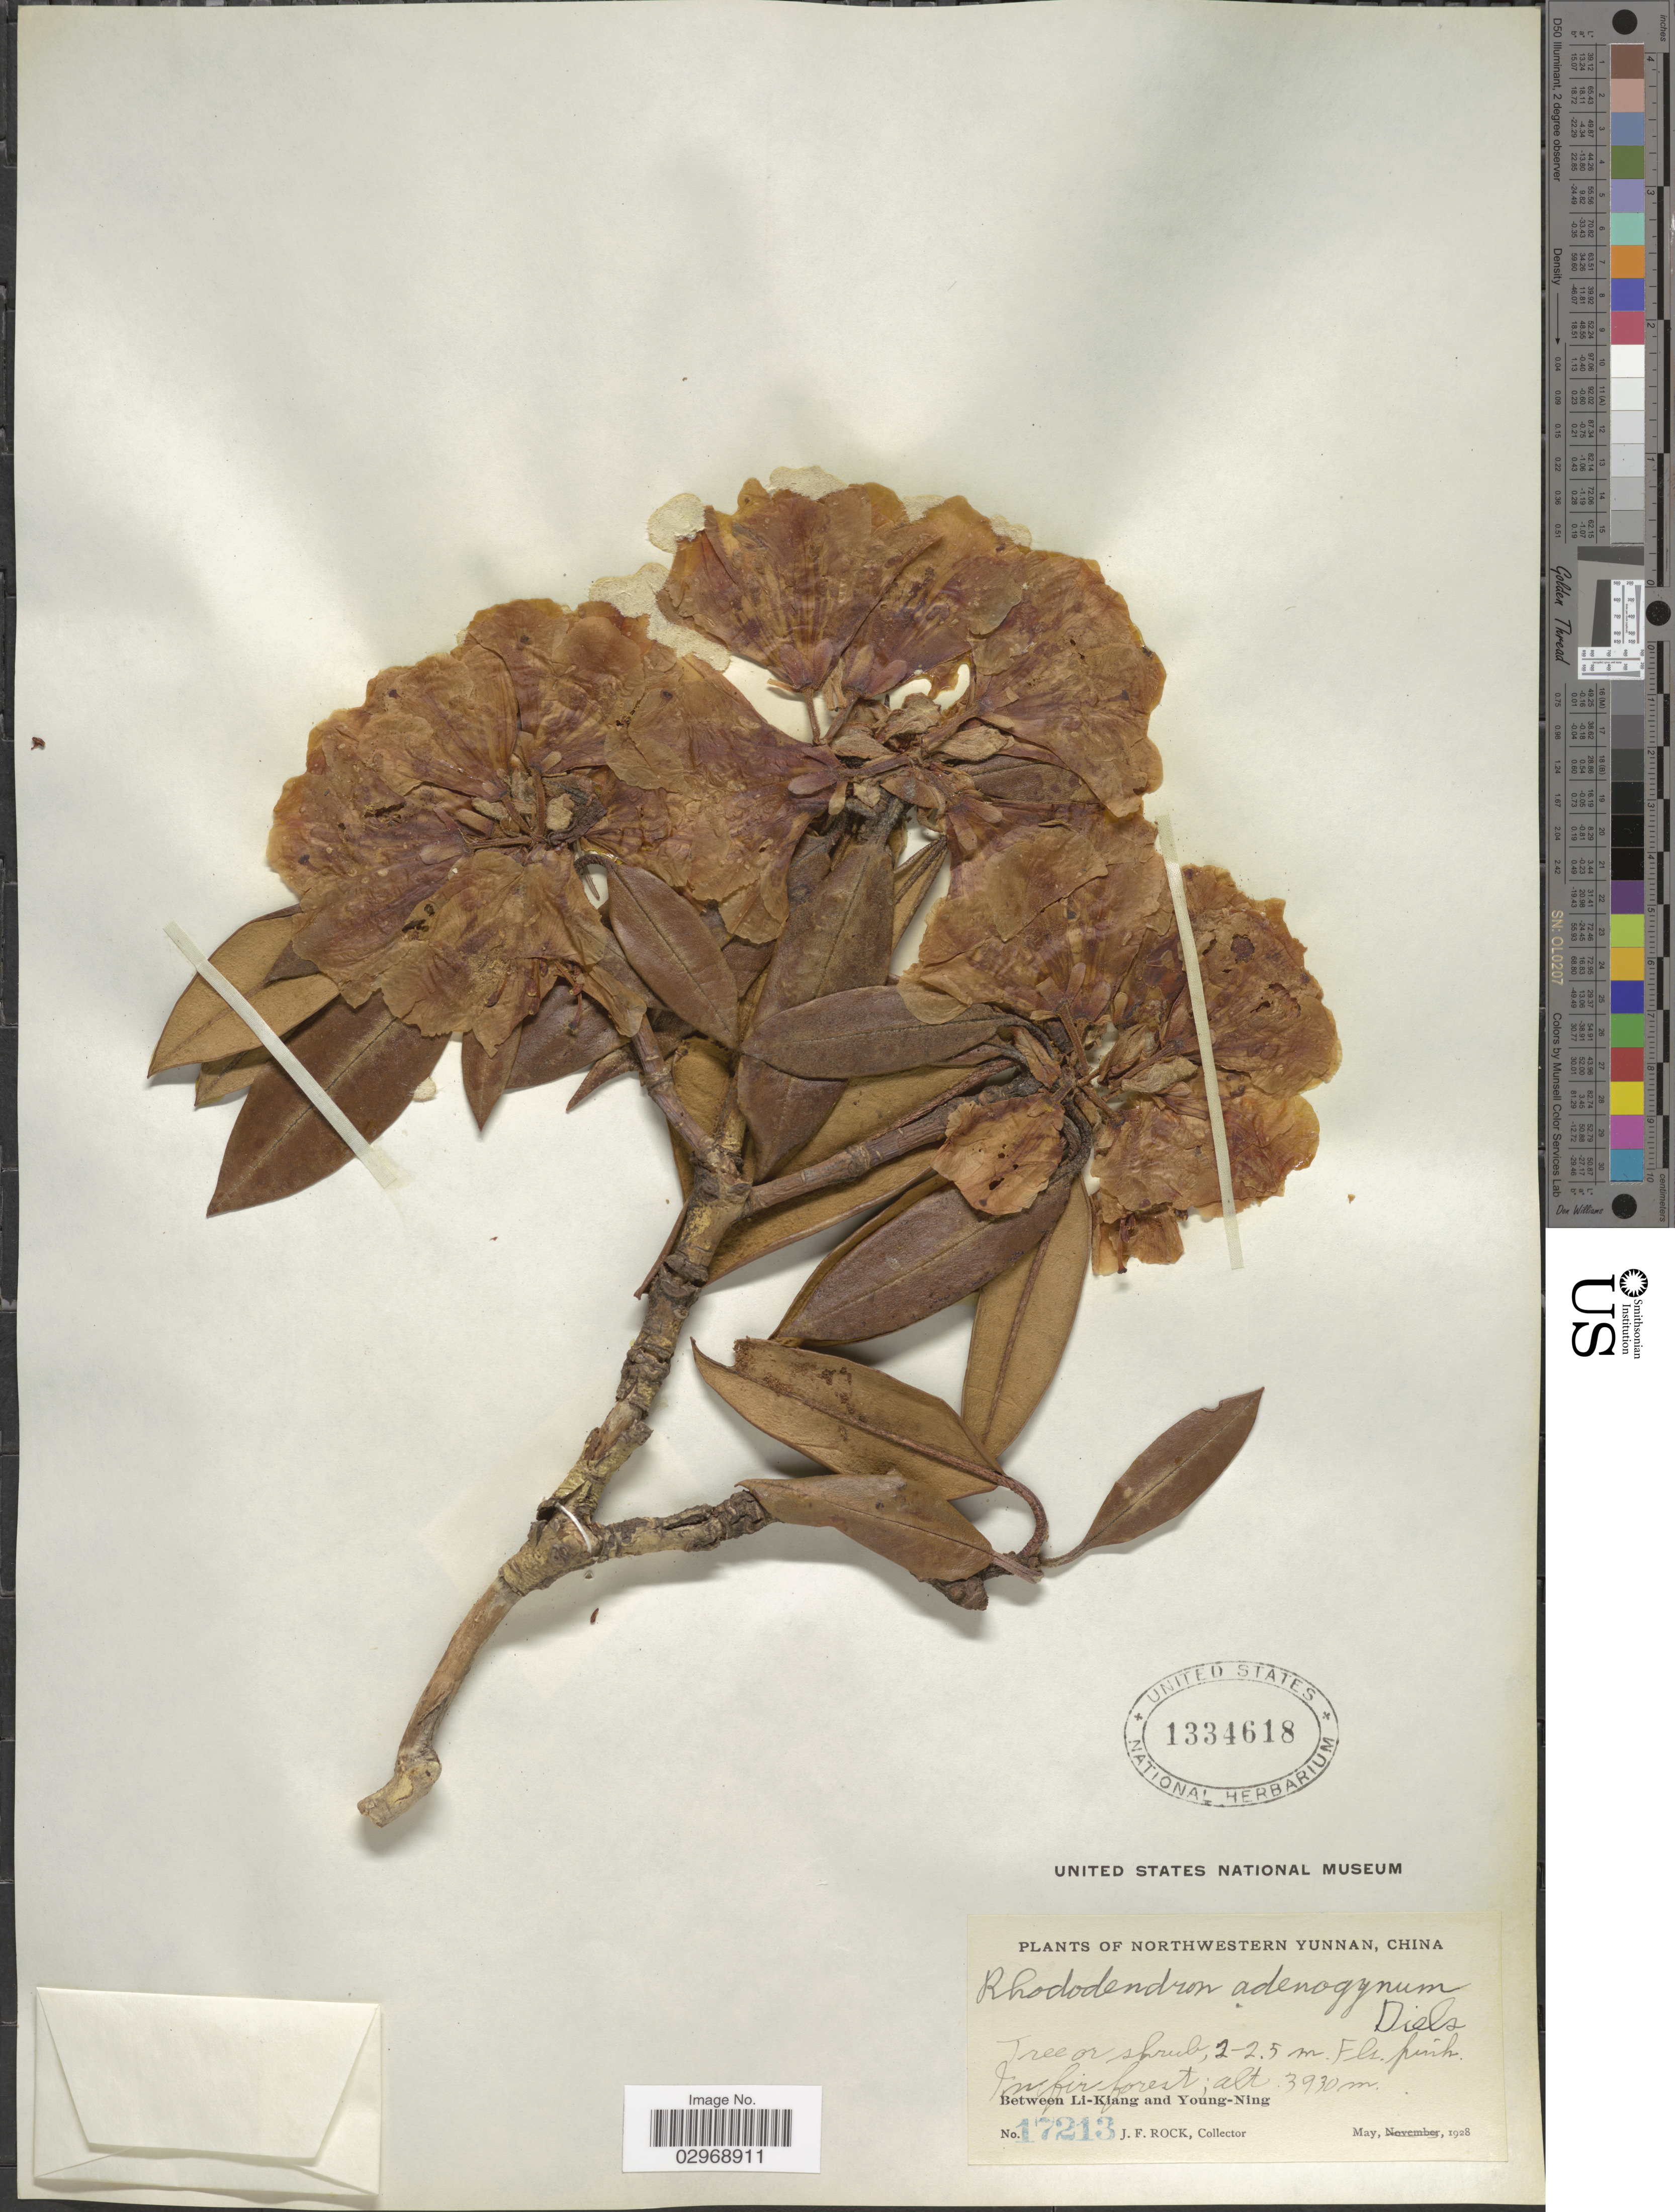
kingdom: Plantae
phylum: Tracheophyta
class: Magnoliopsida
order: Ericales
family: Ericaceae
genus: Rhododendron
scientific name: Rhododendron adenogynum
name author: Diels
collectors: J. Rock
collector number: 17213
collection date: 1928-05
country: China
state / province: Yunnan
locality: Northwestern Yunnan. Between Li-Kiang and Young-Ning.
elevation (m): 3930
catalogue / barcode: US 1334618